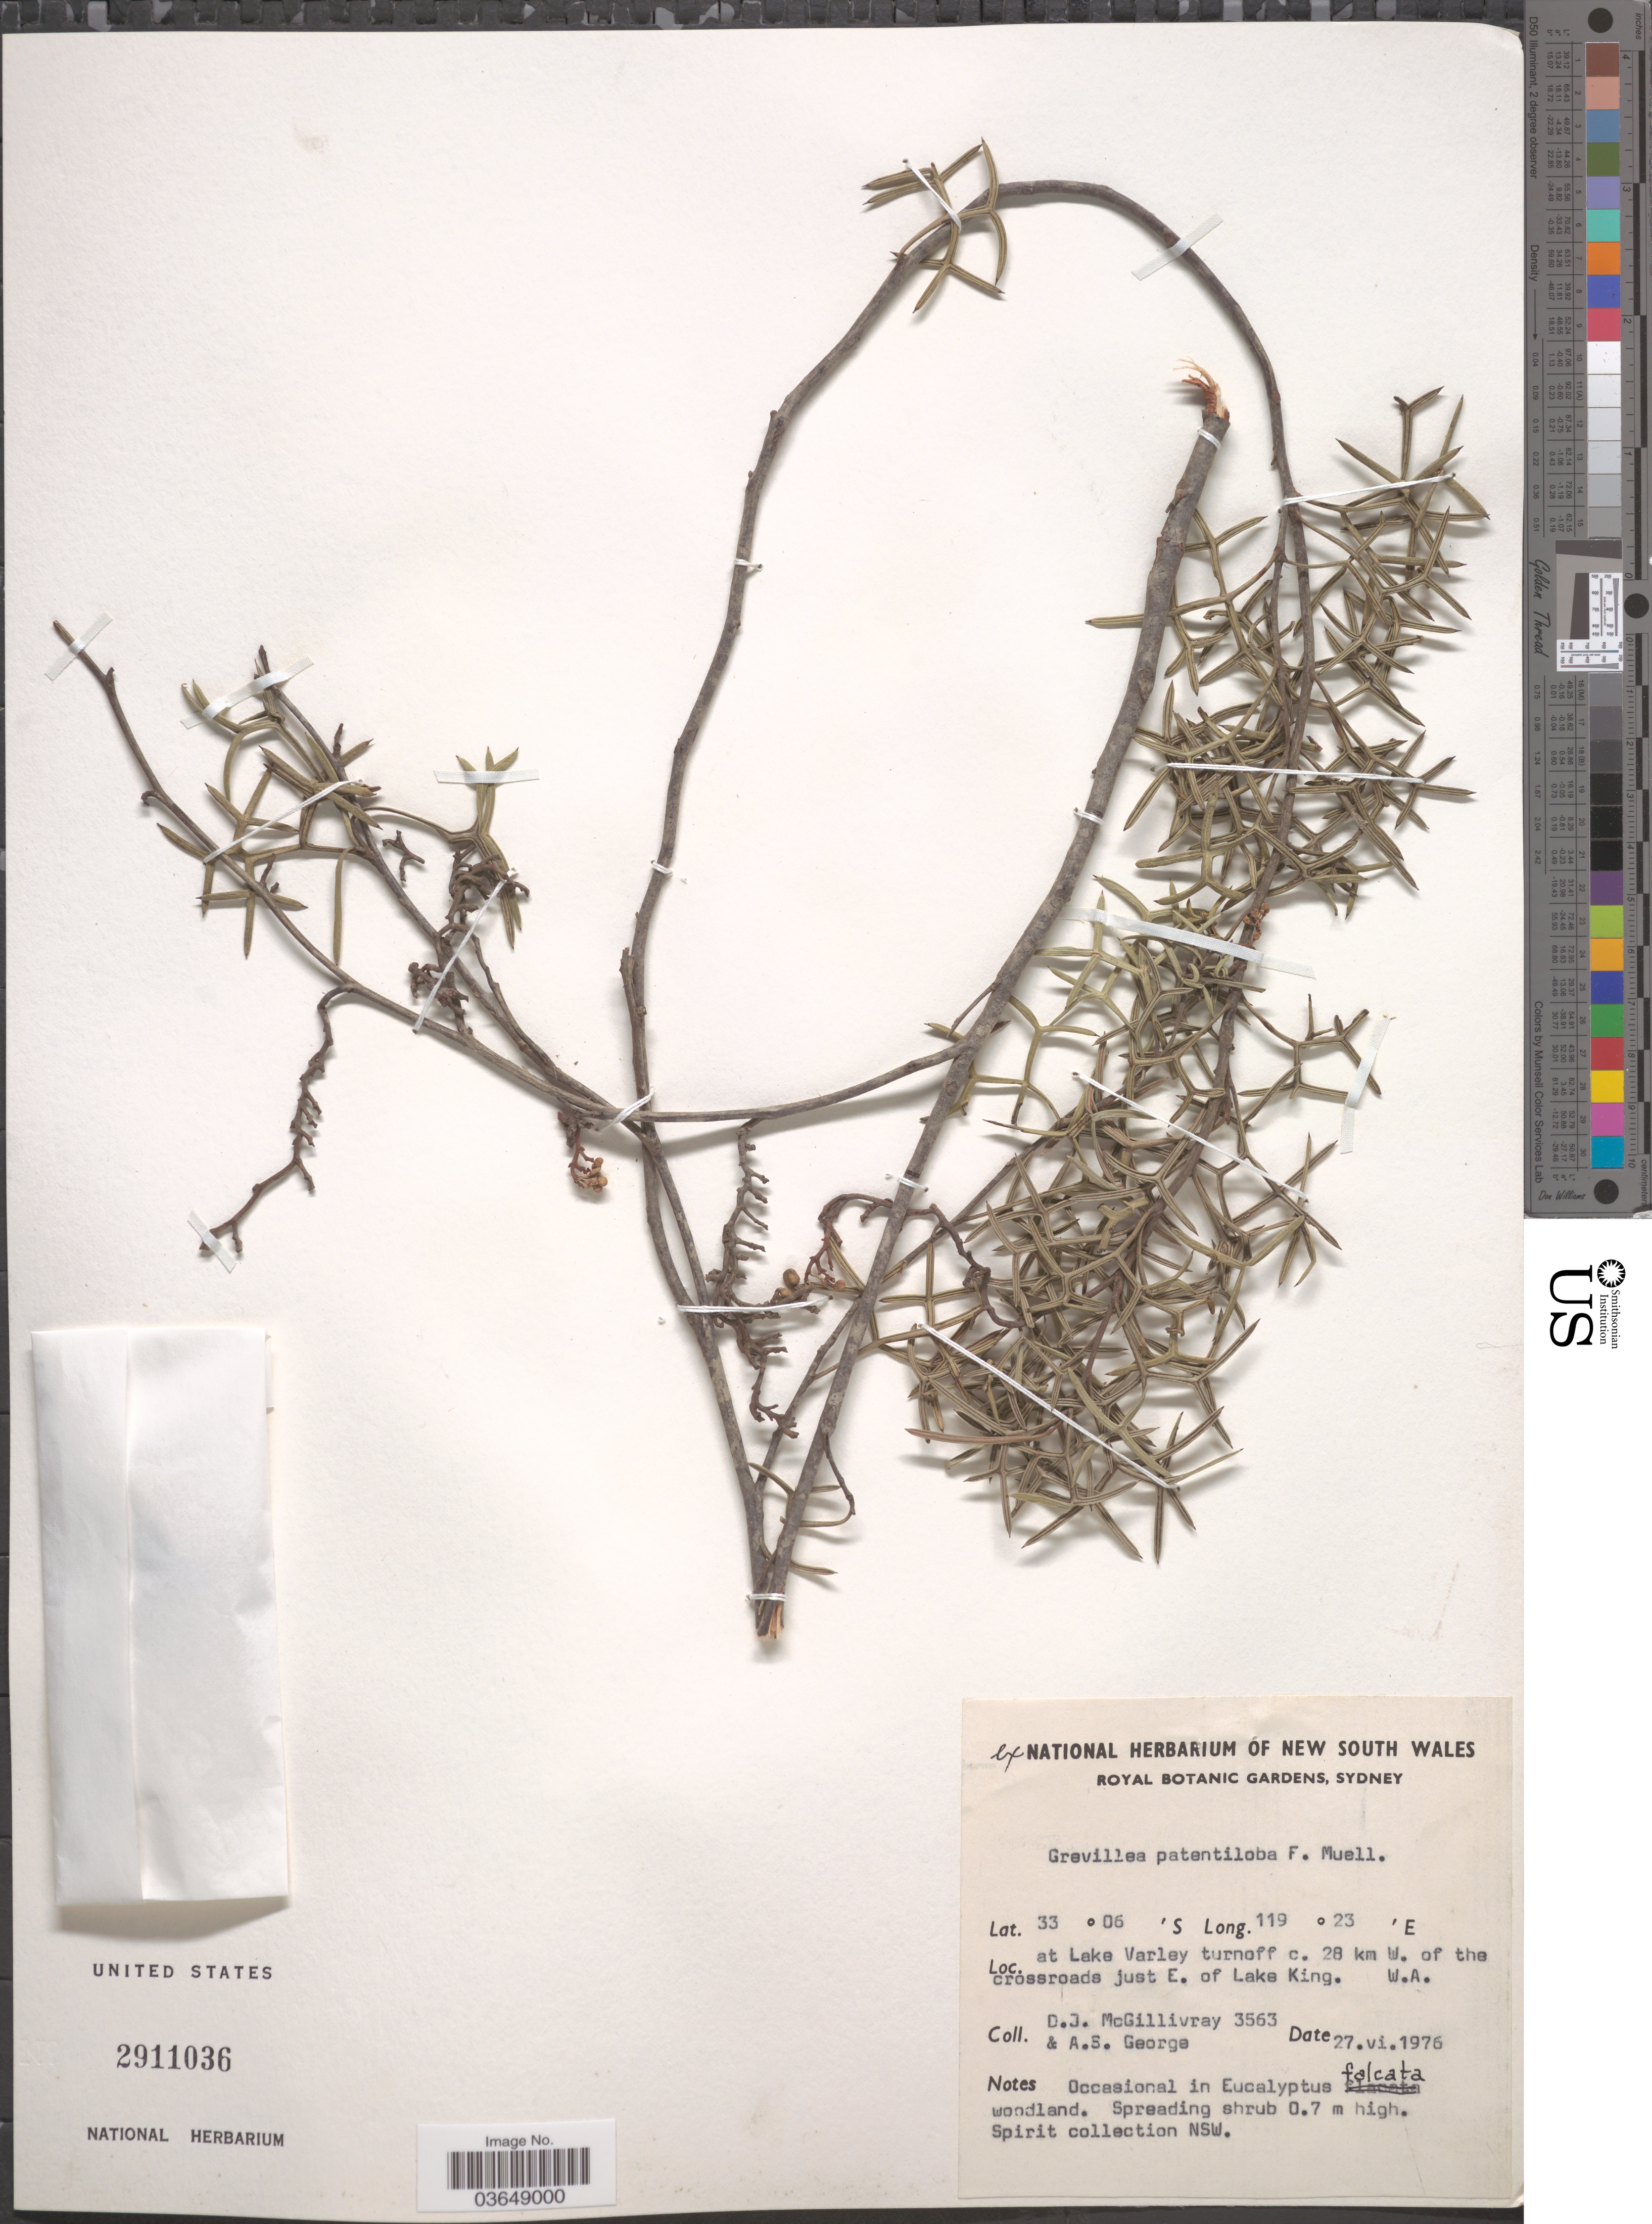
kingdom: Plantae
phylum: Tracheophyta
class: Magnoliopsida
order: Proteales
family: Proteaceae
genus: Grevillea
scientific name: Grevillea patentiloba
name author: F. Muell.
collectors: D. J. McGillivray & A. S. George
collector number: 3563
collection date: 1976-06-27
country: Australia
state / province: Western Australia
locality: At Lake Varley turnoff c. 28 km W. of the crossroads just E. of Lake King.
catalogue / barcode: US 2911036